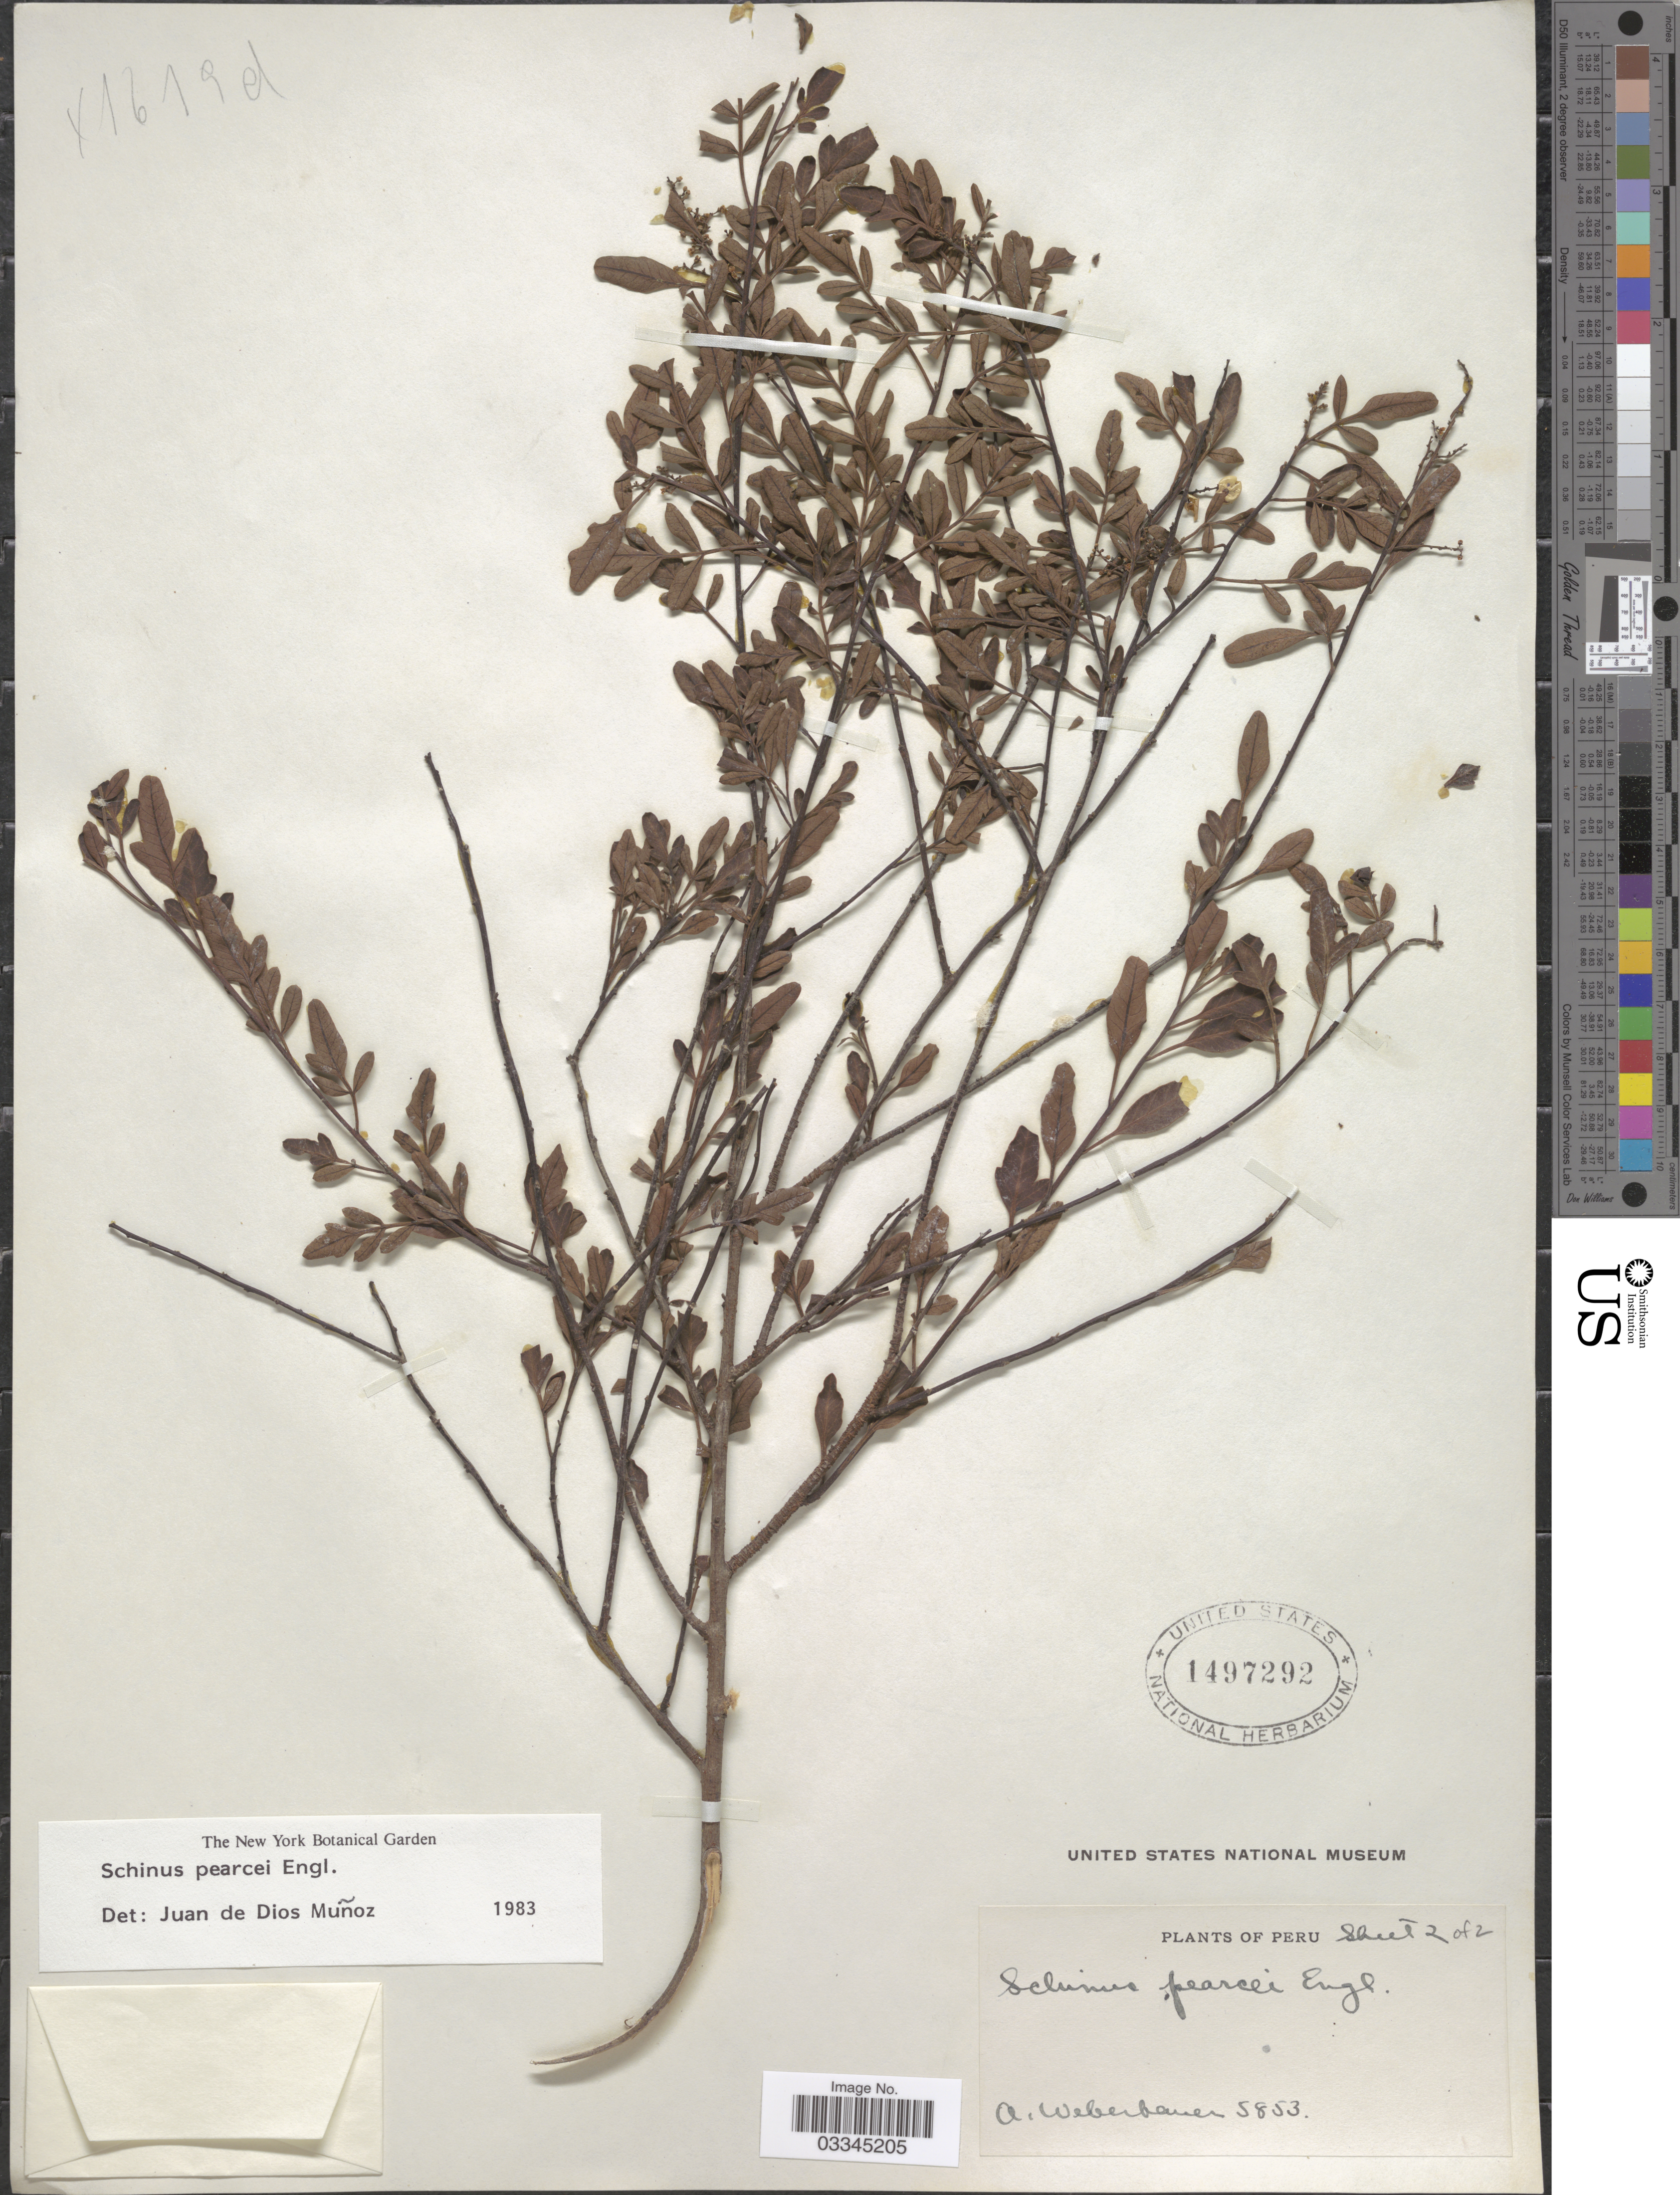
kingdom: Plantae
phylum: Tracheophyta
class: Magnoliopsida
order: Sapindales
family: Anacardiaceae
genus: Schinus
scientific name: Schinus pearcei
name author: Engl.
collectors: A. Weberbauer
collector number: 5853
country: Peru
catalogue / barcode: US 1497292